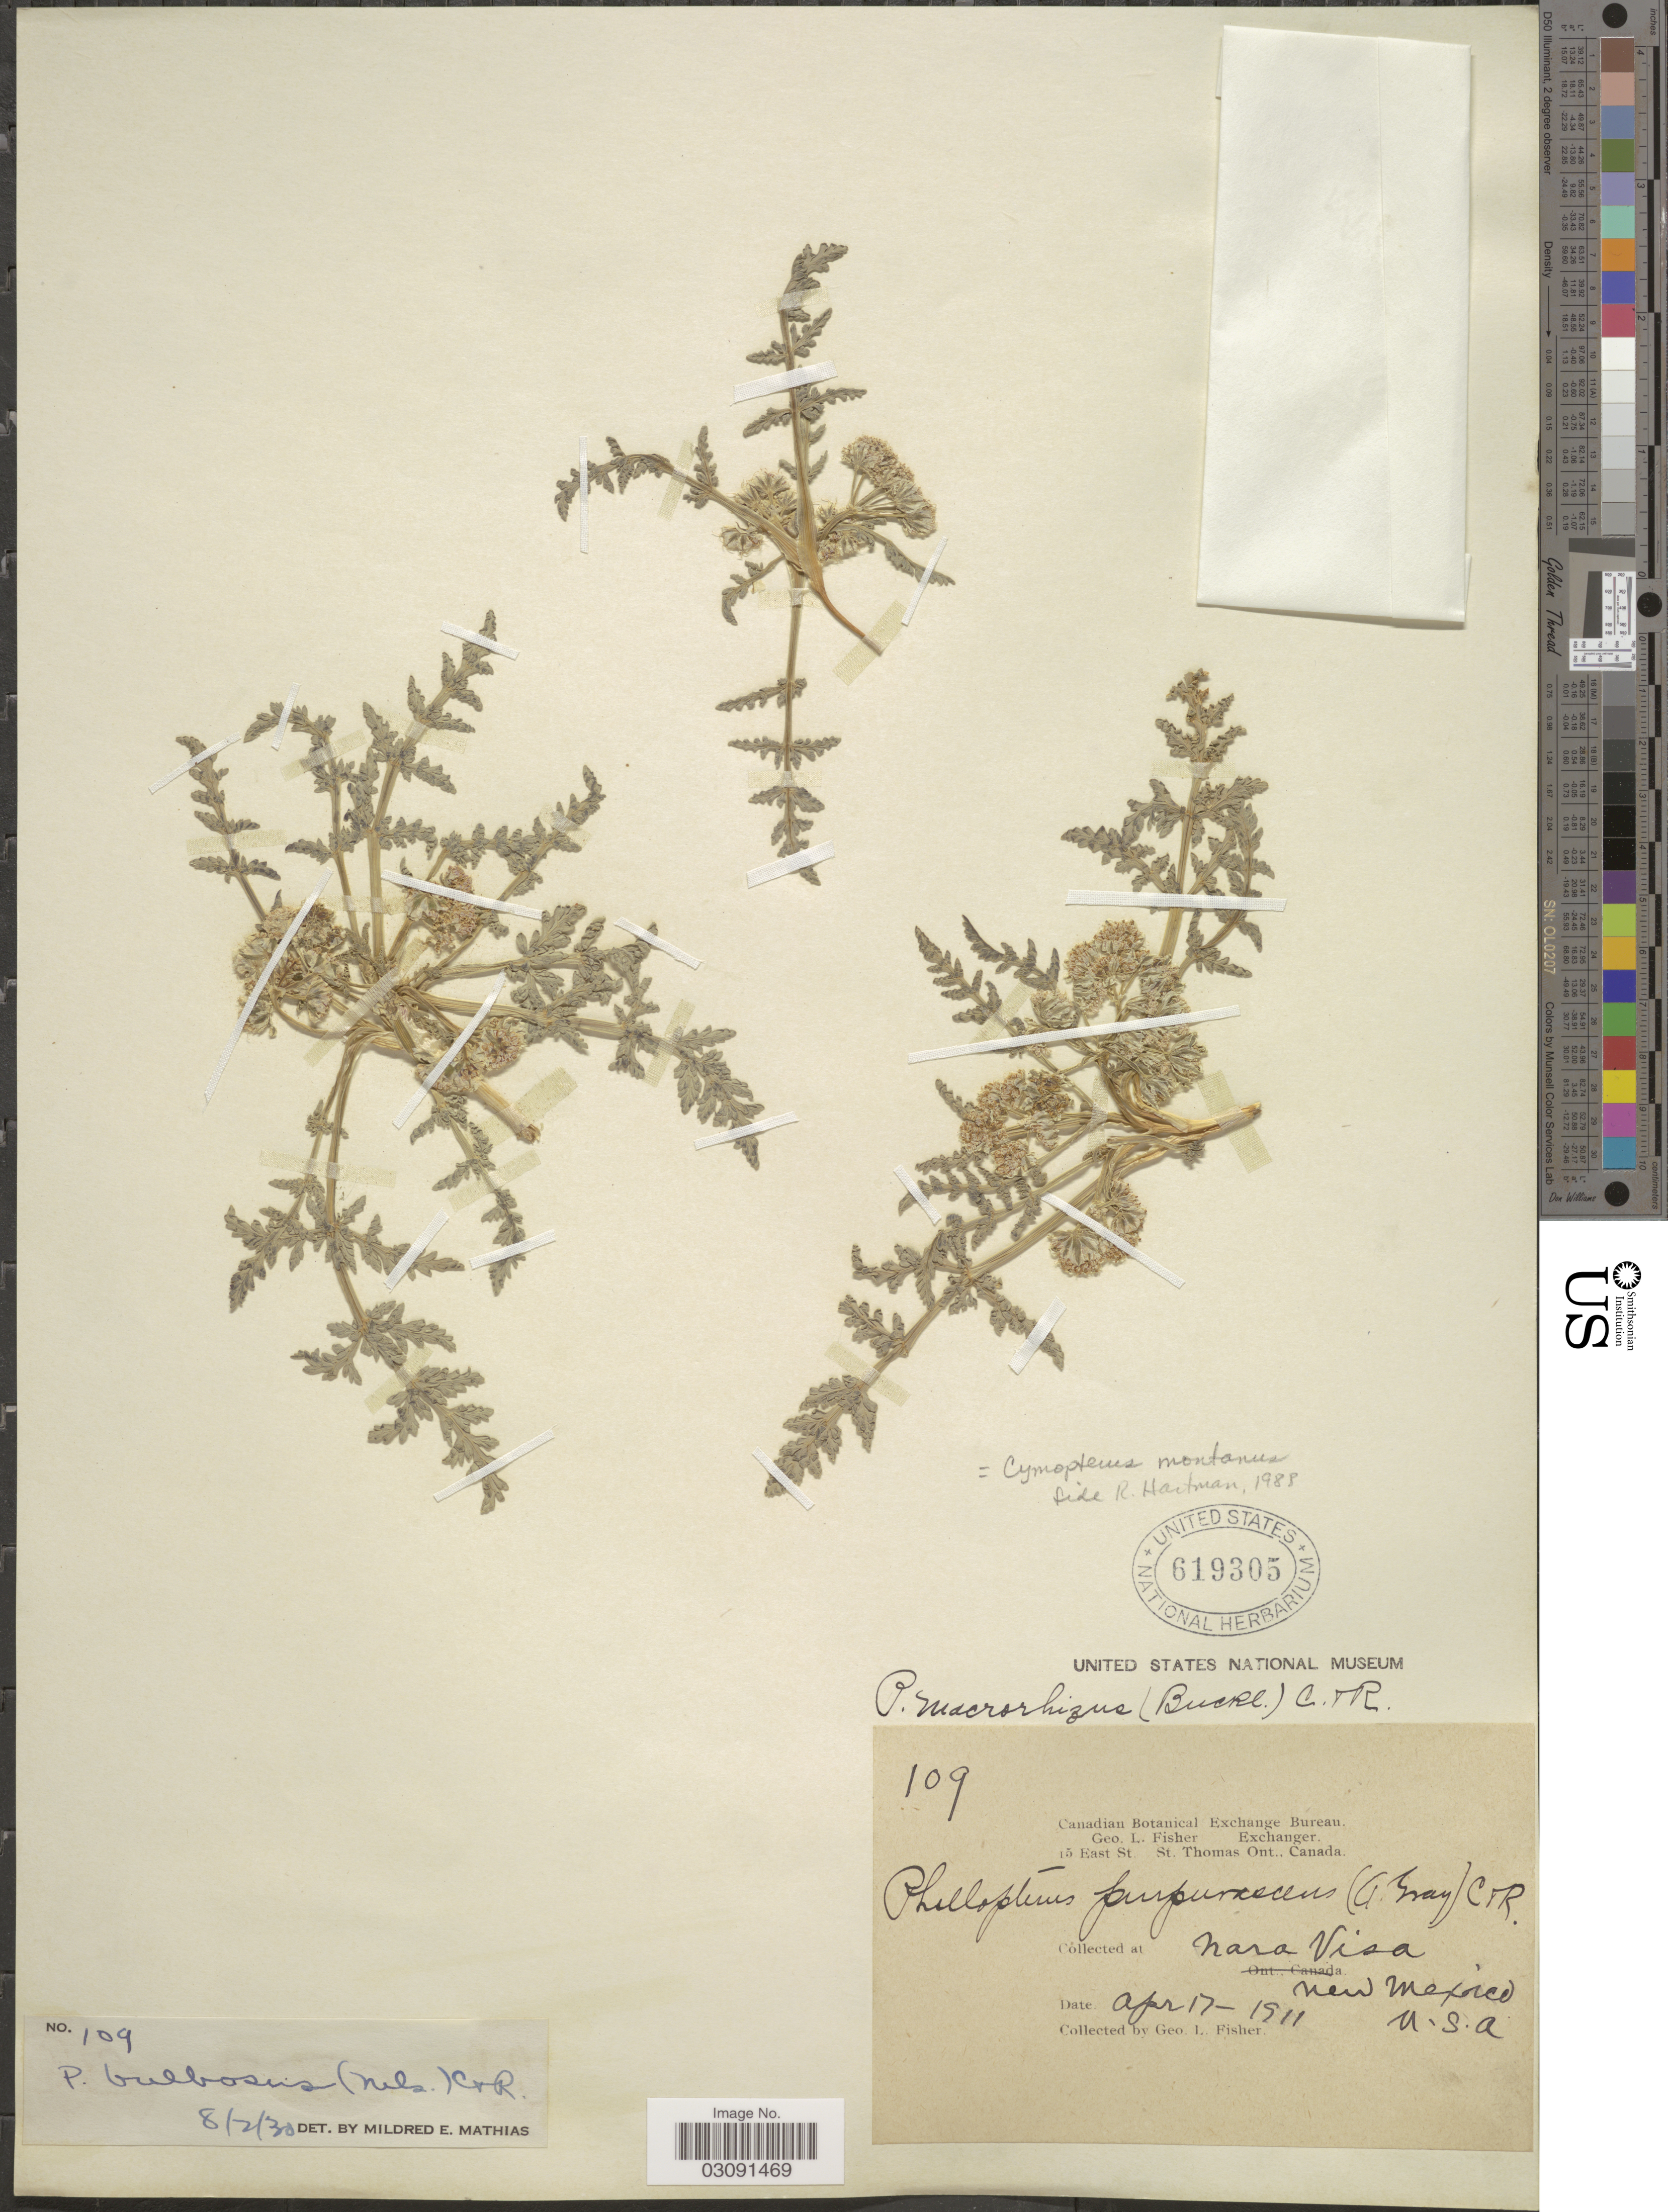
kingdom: Plantae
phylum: Tracheophyta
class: Magnoliopsida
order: Apiales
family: Apiaceae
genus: Cymopterus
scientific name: Cymopterus montanus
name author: Torr. & A. Gray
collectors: G. L. Fisher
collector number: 109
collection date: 1911-04-17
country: United States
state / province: New Mexico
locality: Nara Visa.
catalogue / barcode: US 619305